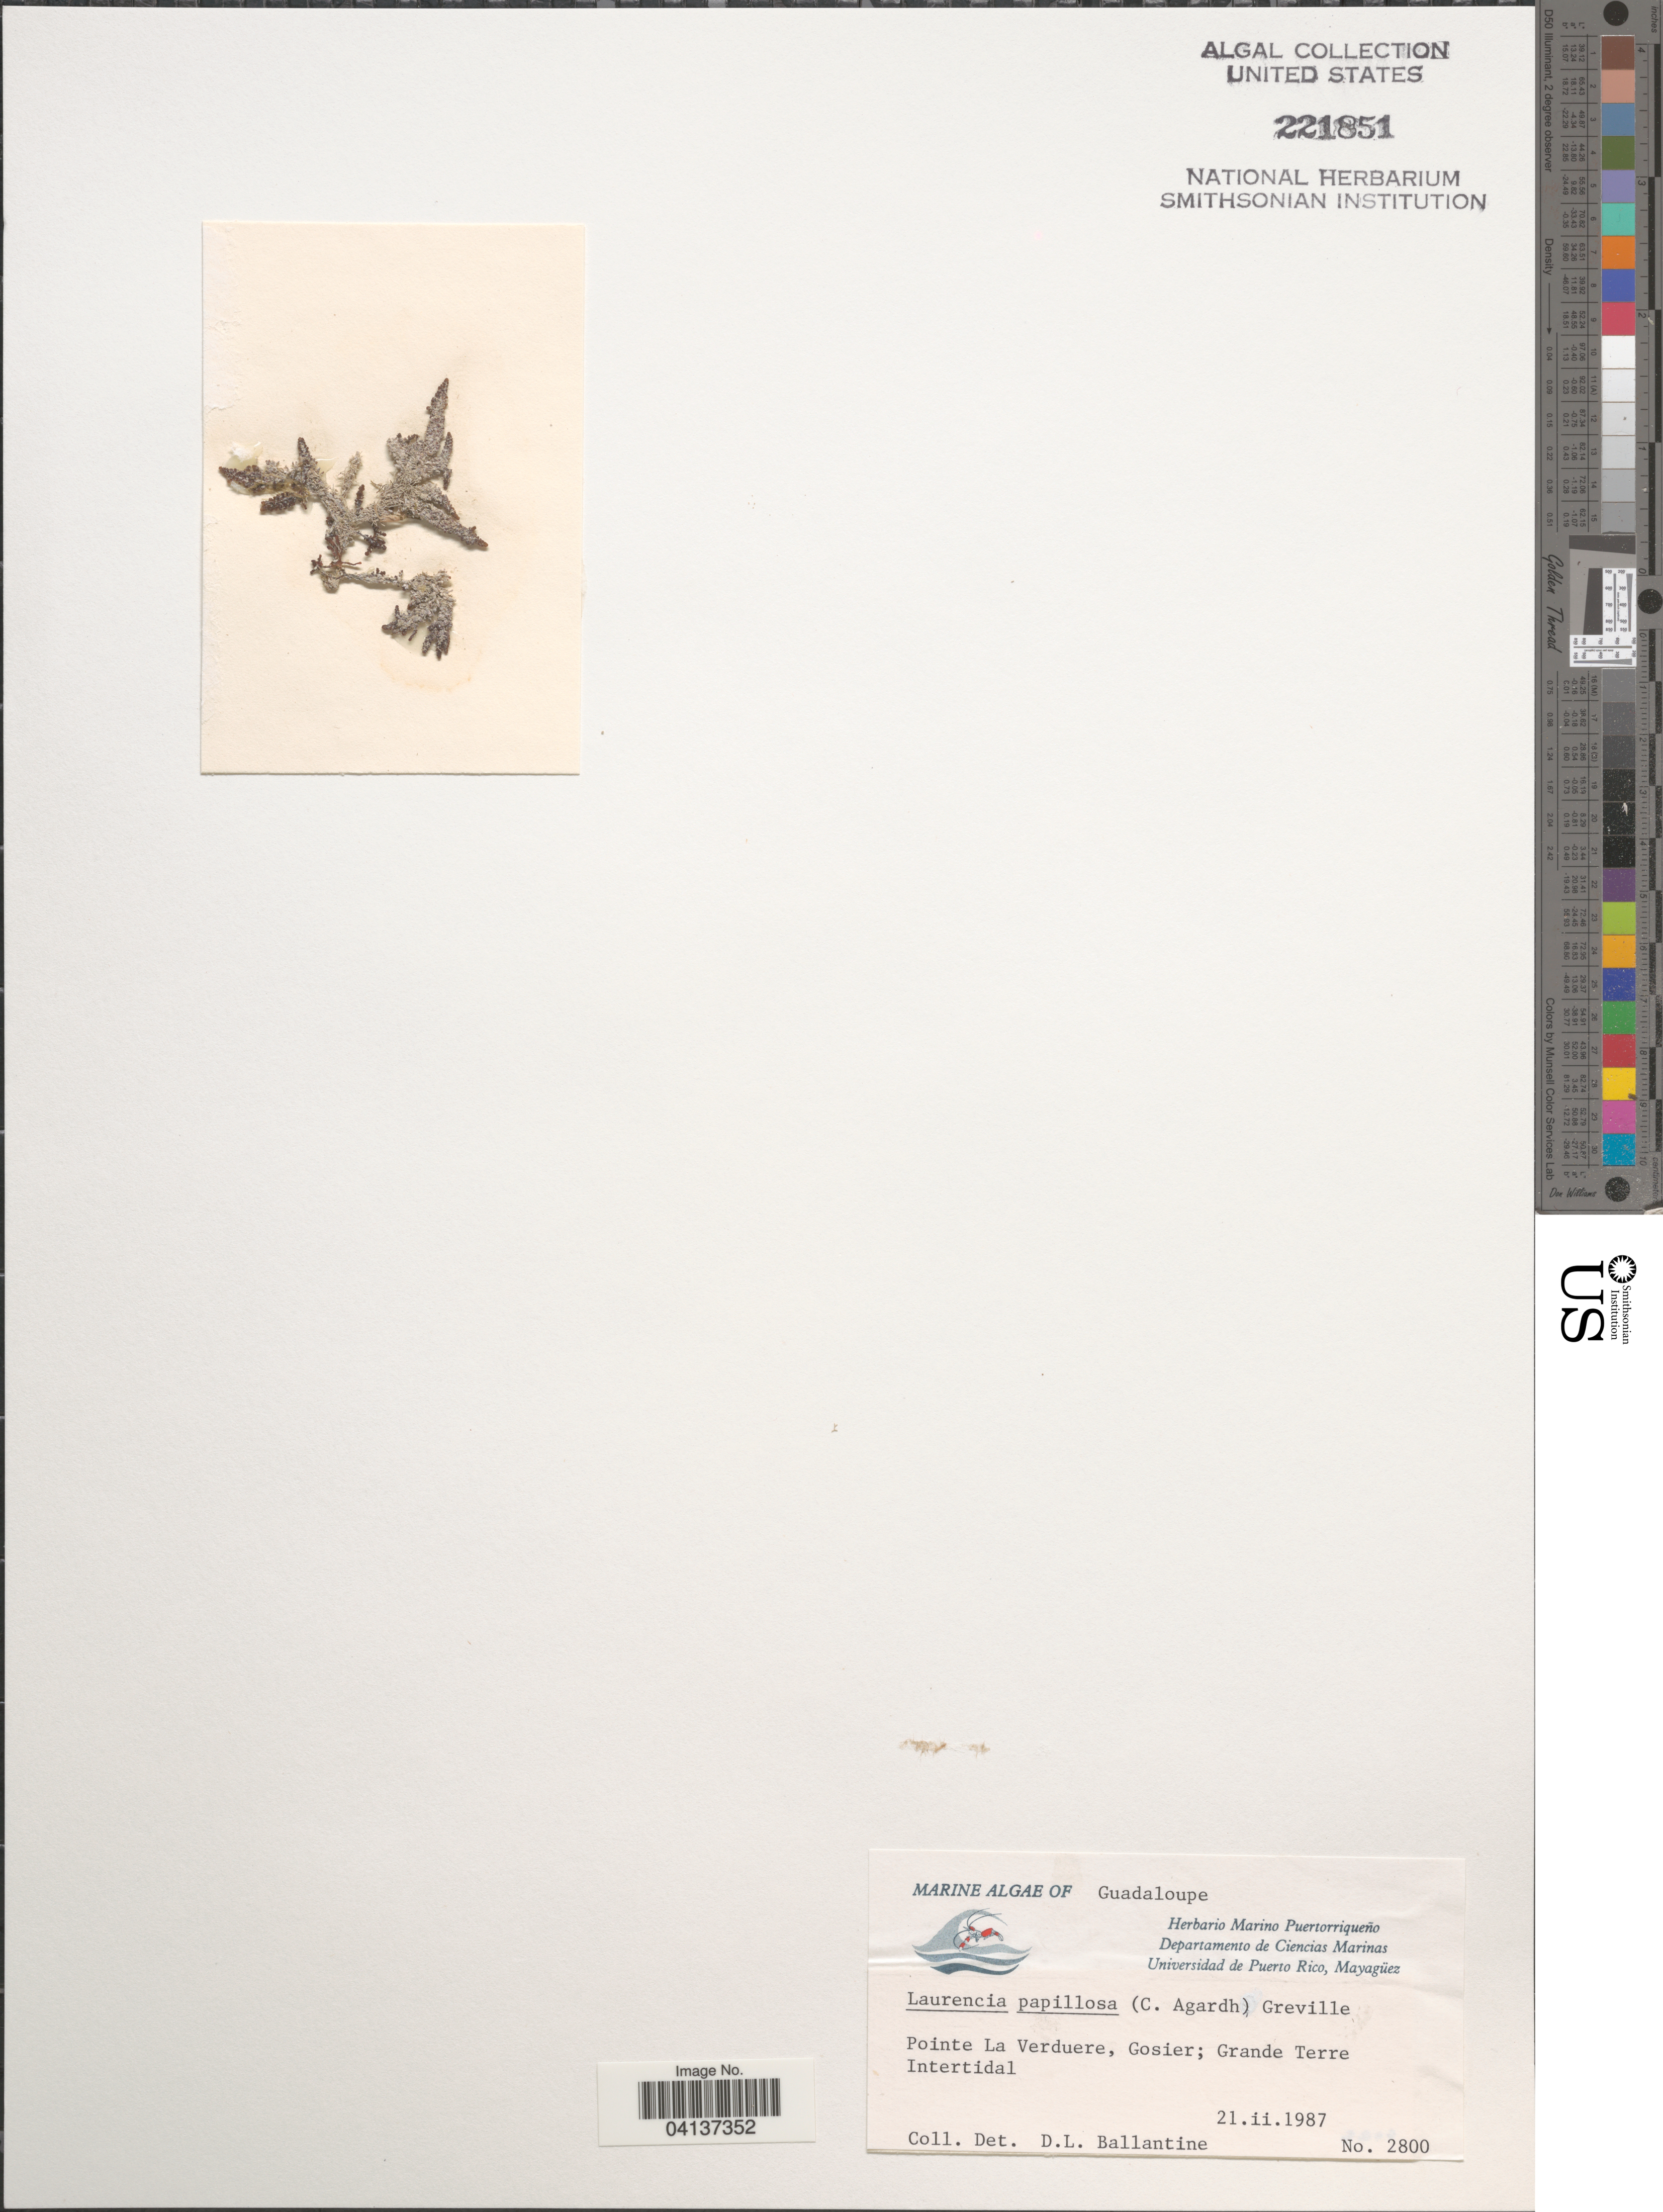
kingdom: Plantae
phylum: Rhodophyta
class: Florideophyceae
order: Ceramiales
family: Rhodomelaceae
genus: Palisada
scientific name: Palisada perforata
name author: (Bory) K.W. Nam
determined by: Algae name updating Project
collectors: D.L. Ballantine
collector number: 2800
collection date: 1987-02-21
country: Guadeloupe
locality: Pointe La Verduere, Gosier; Grande Terre Intertidal.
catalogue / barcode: US 221851